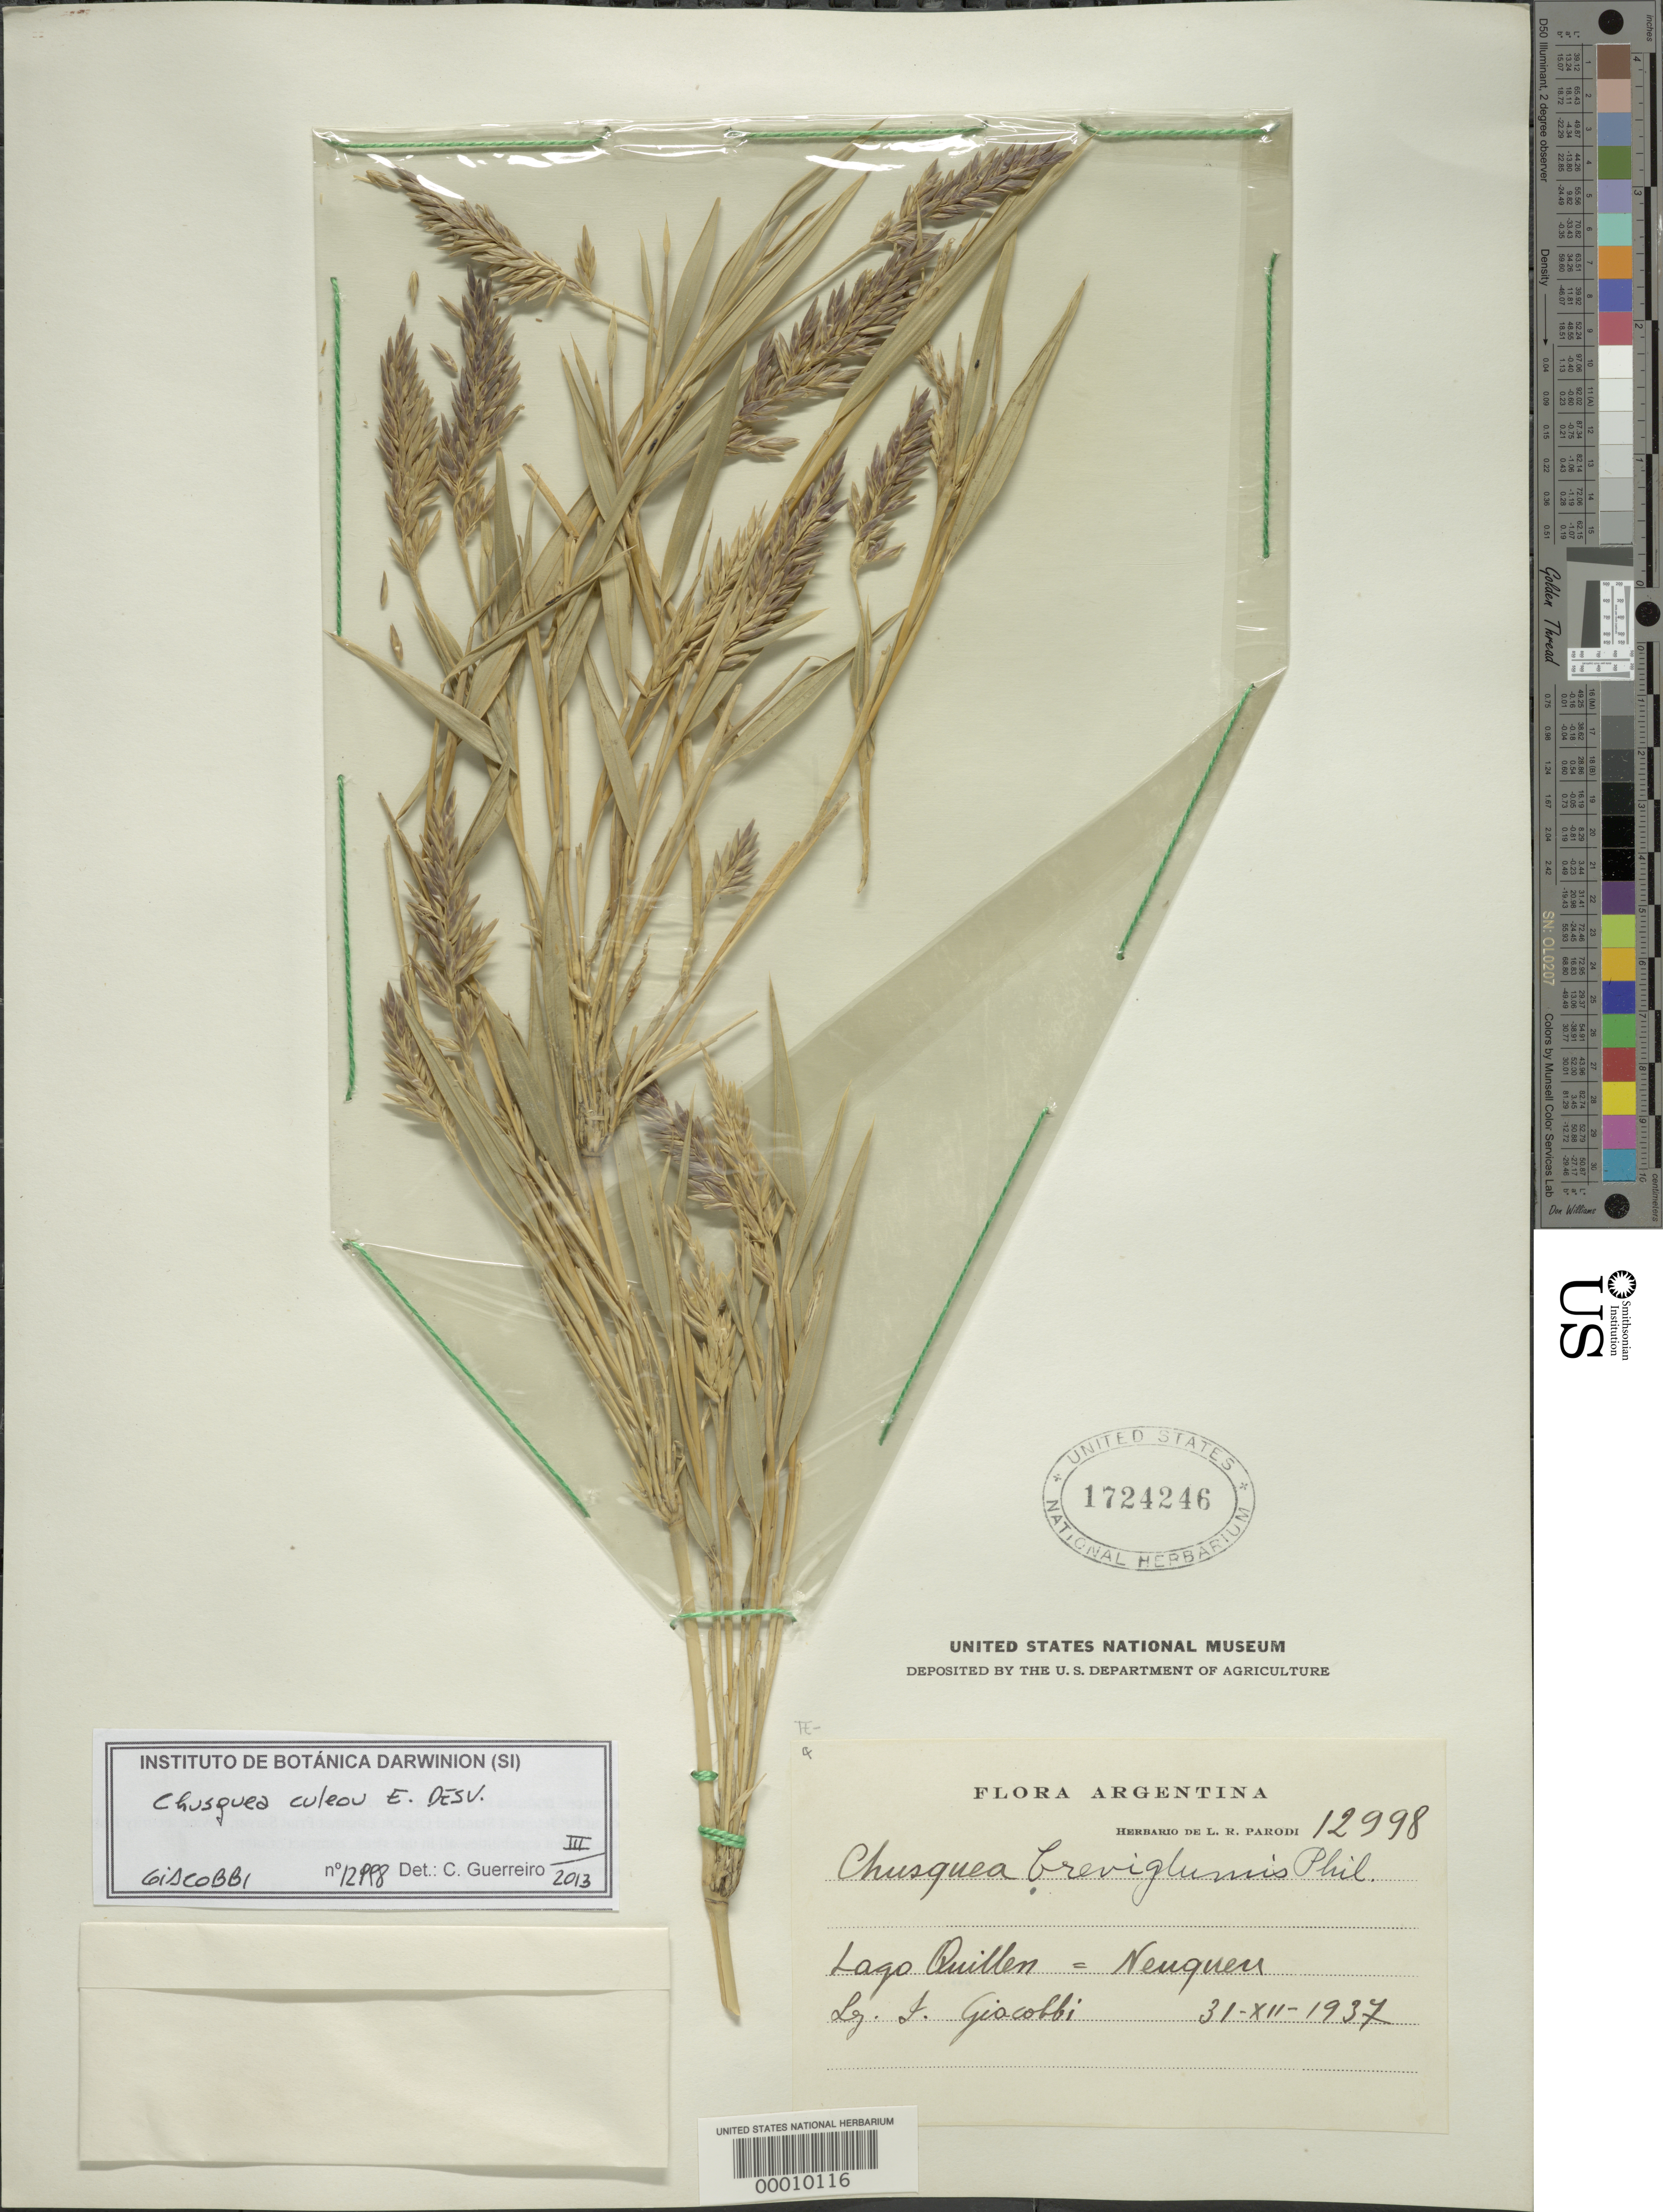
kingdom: Plantae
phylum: Tracheophyta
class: Liliopsida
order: Poales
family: Poaceae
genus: Chusquea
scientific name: Chusquea culeou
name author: É. Desv.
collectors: J. Giocobbi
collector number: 12998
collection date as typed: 31 Dec 1937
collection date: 1937-12-31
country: Argentina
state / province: Neuquén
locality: Lago Quillen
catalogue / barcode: US 1724246